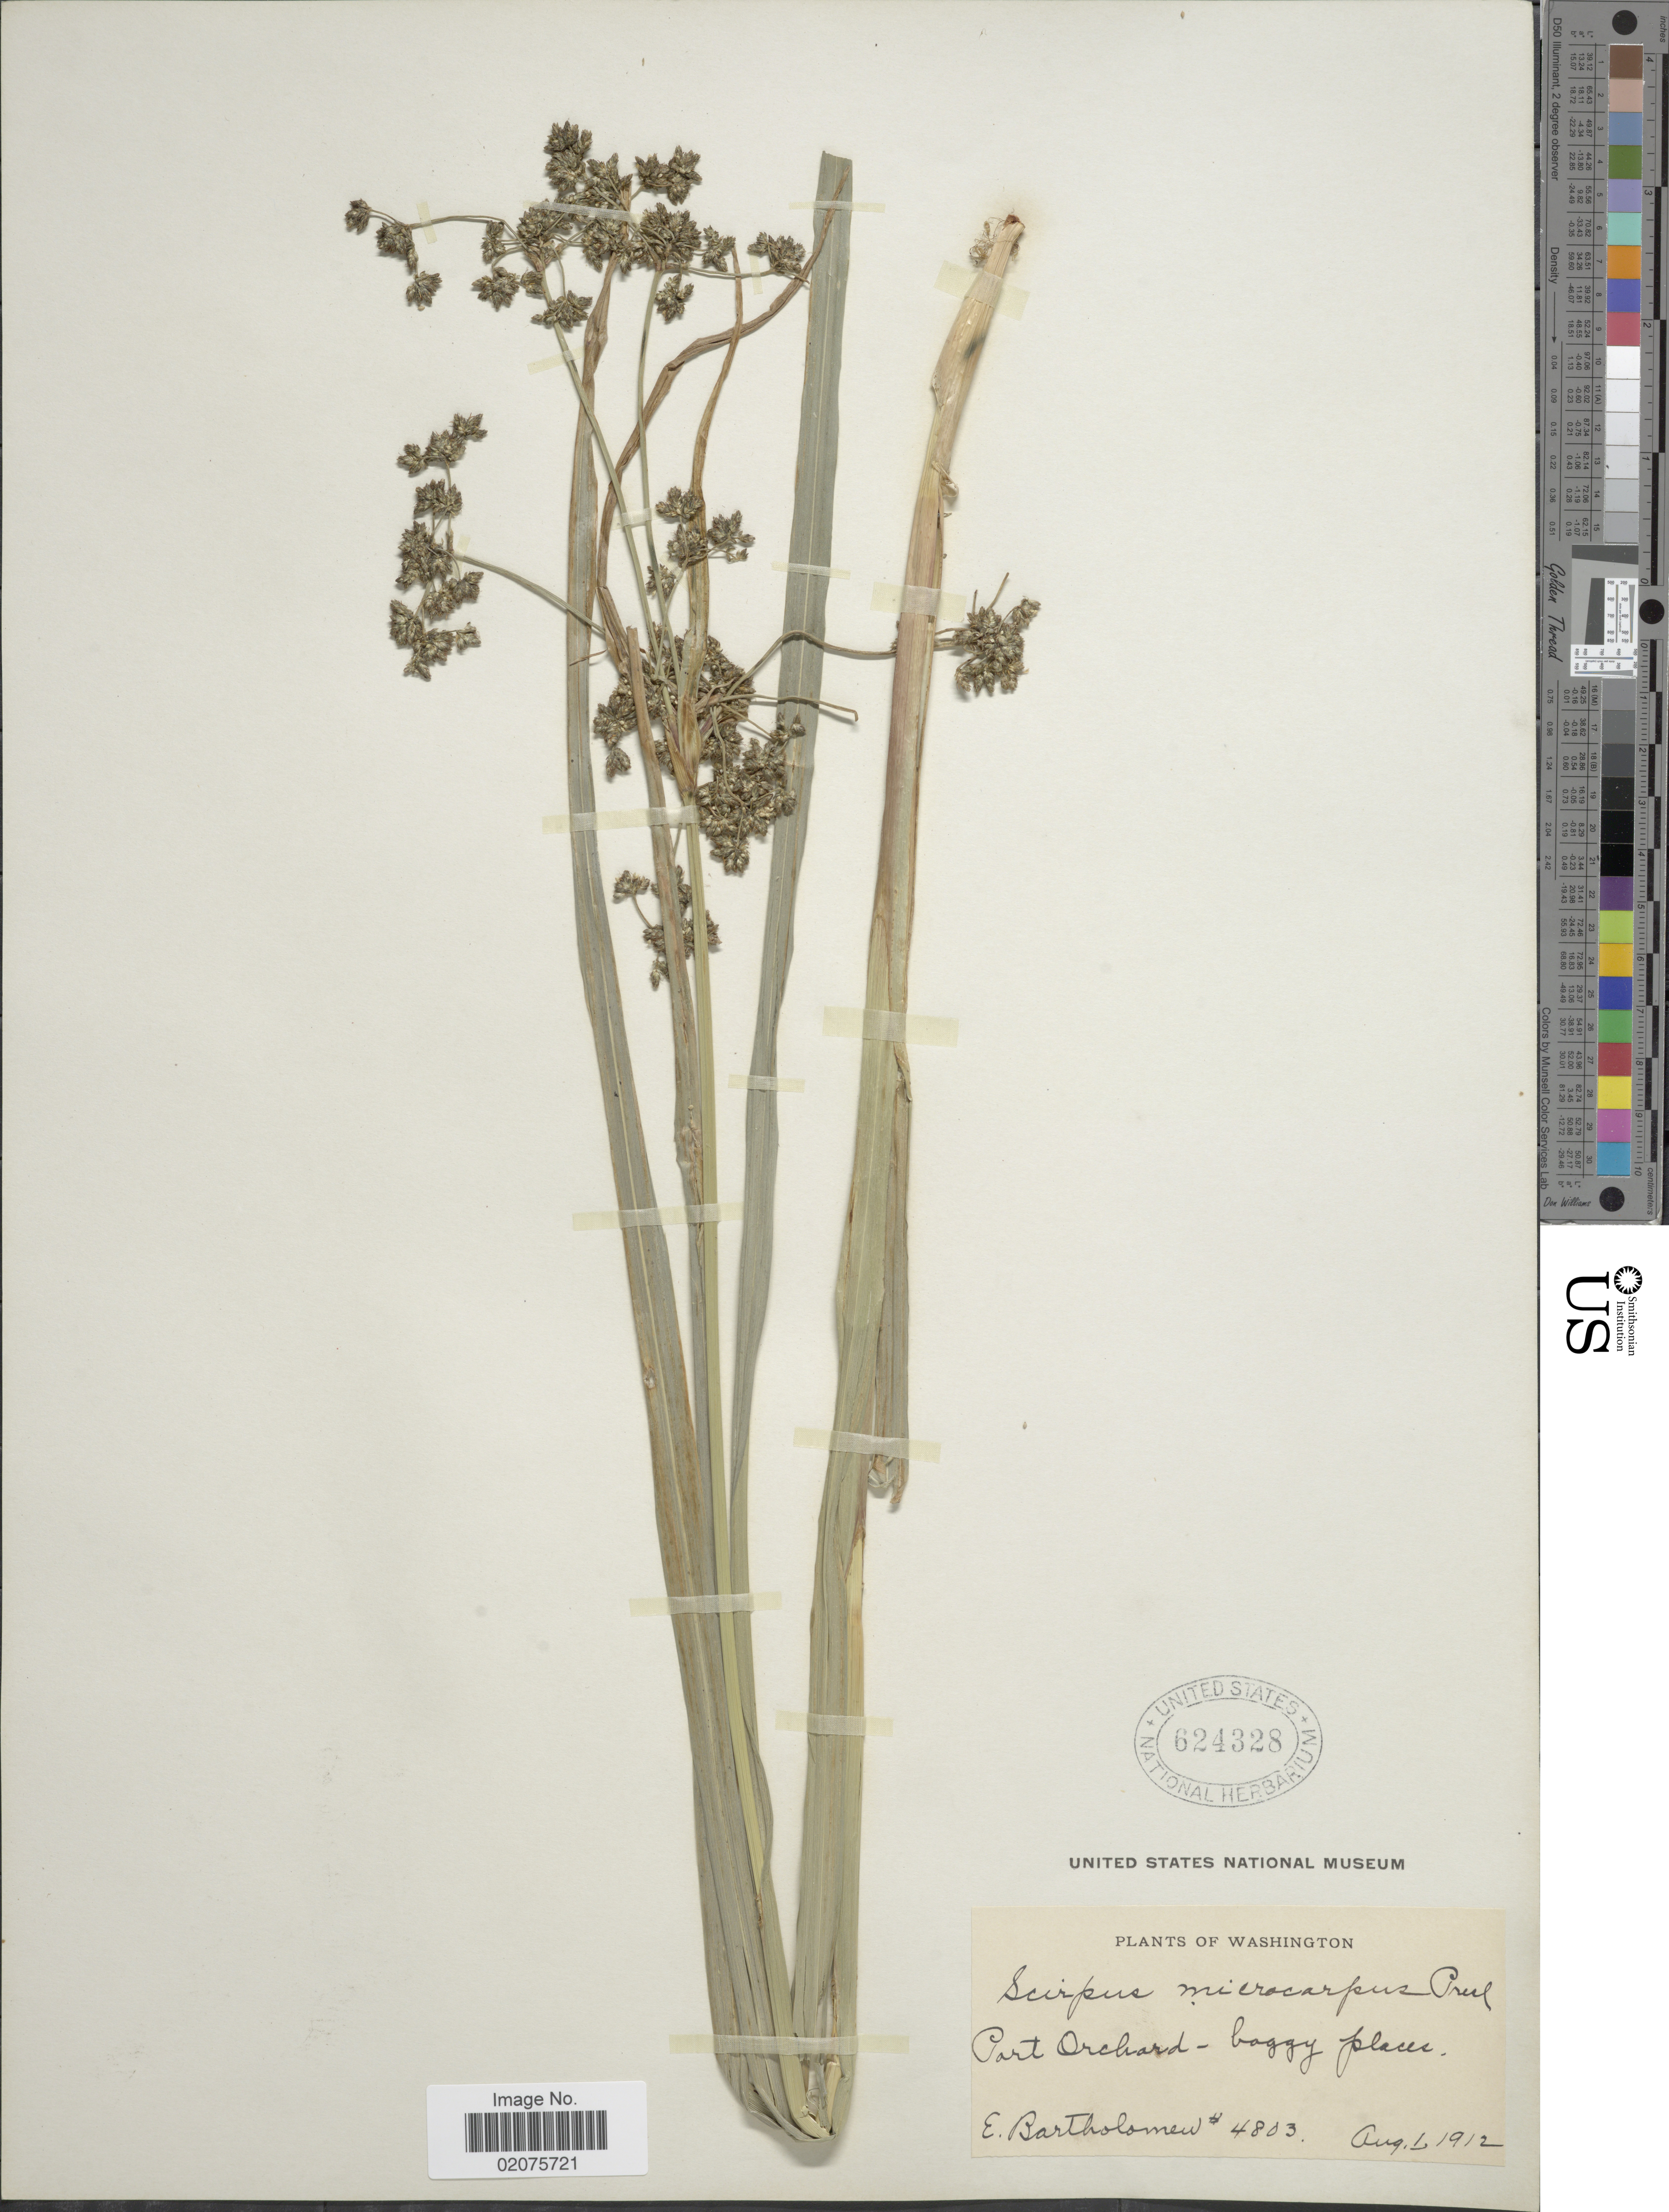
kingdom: Plantae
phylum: Tracheophyta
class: Liliopsida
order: Poales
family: Cyperaceae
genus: Scirpus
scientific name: Scirpus microcarpus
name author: J. Presl & C. Presl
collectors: E. Bartholomew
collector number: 4803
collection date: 1912-08-01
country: United States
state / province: Washington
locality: Port Orchard - boggy places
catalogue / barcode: US 624328